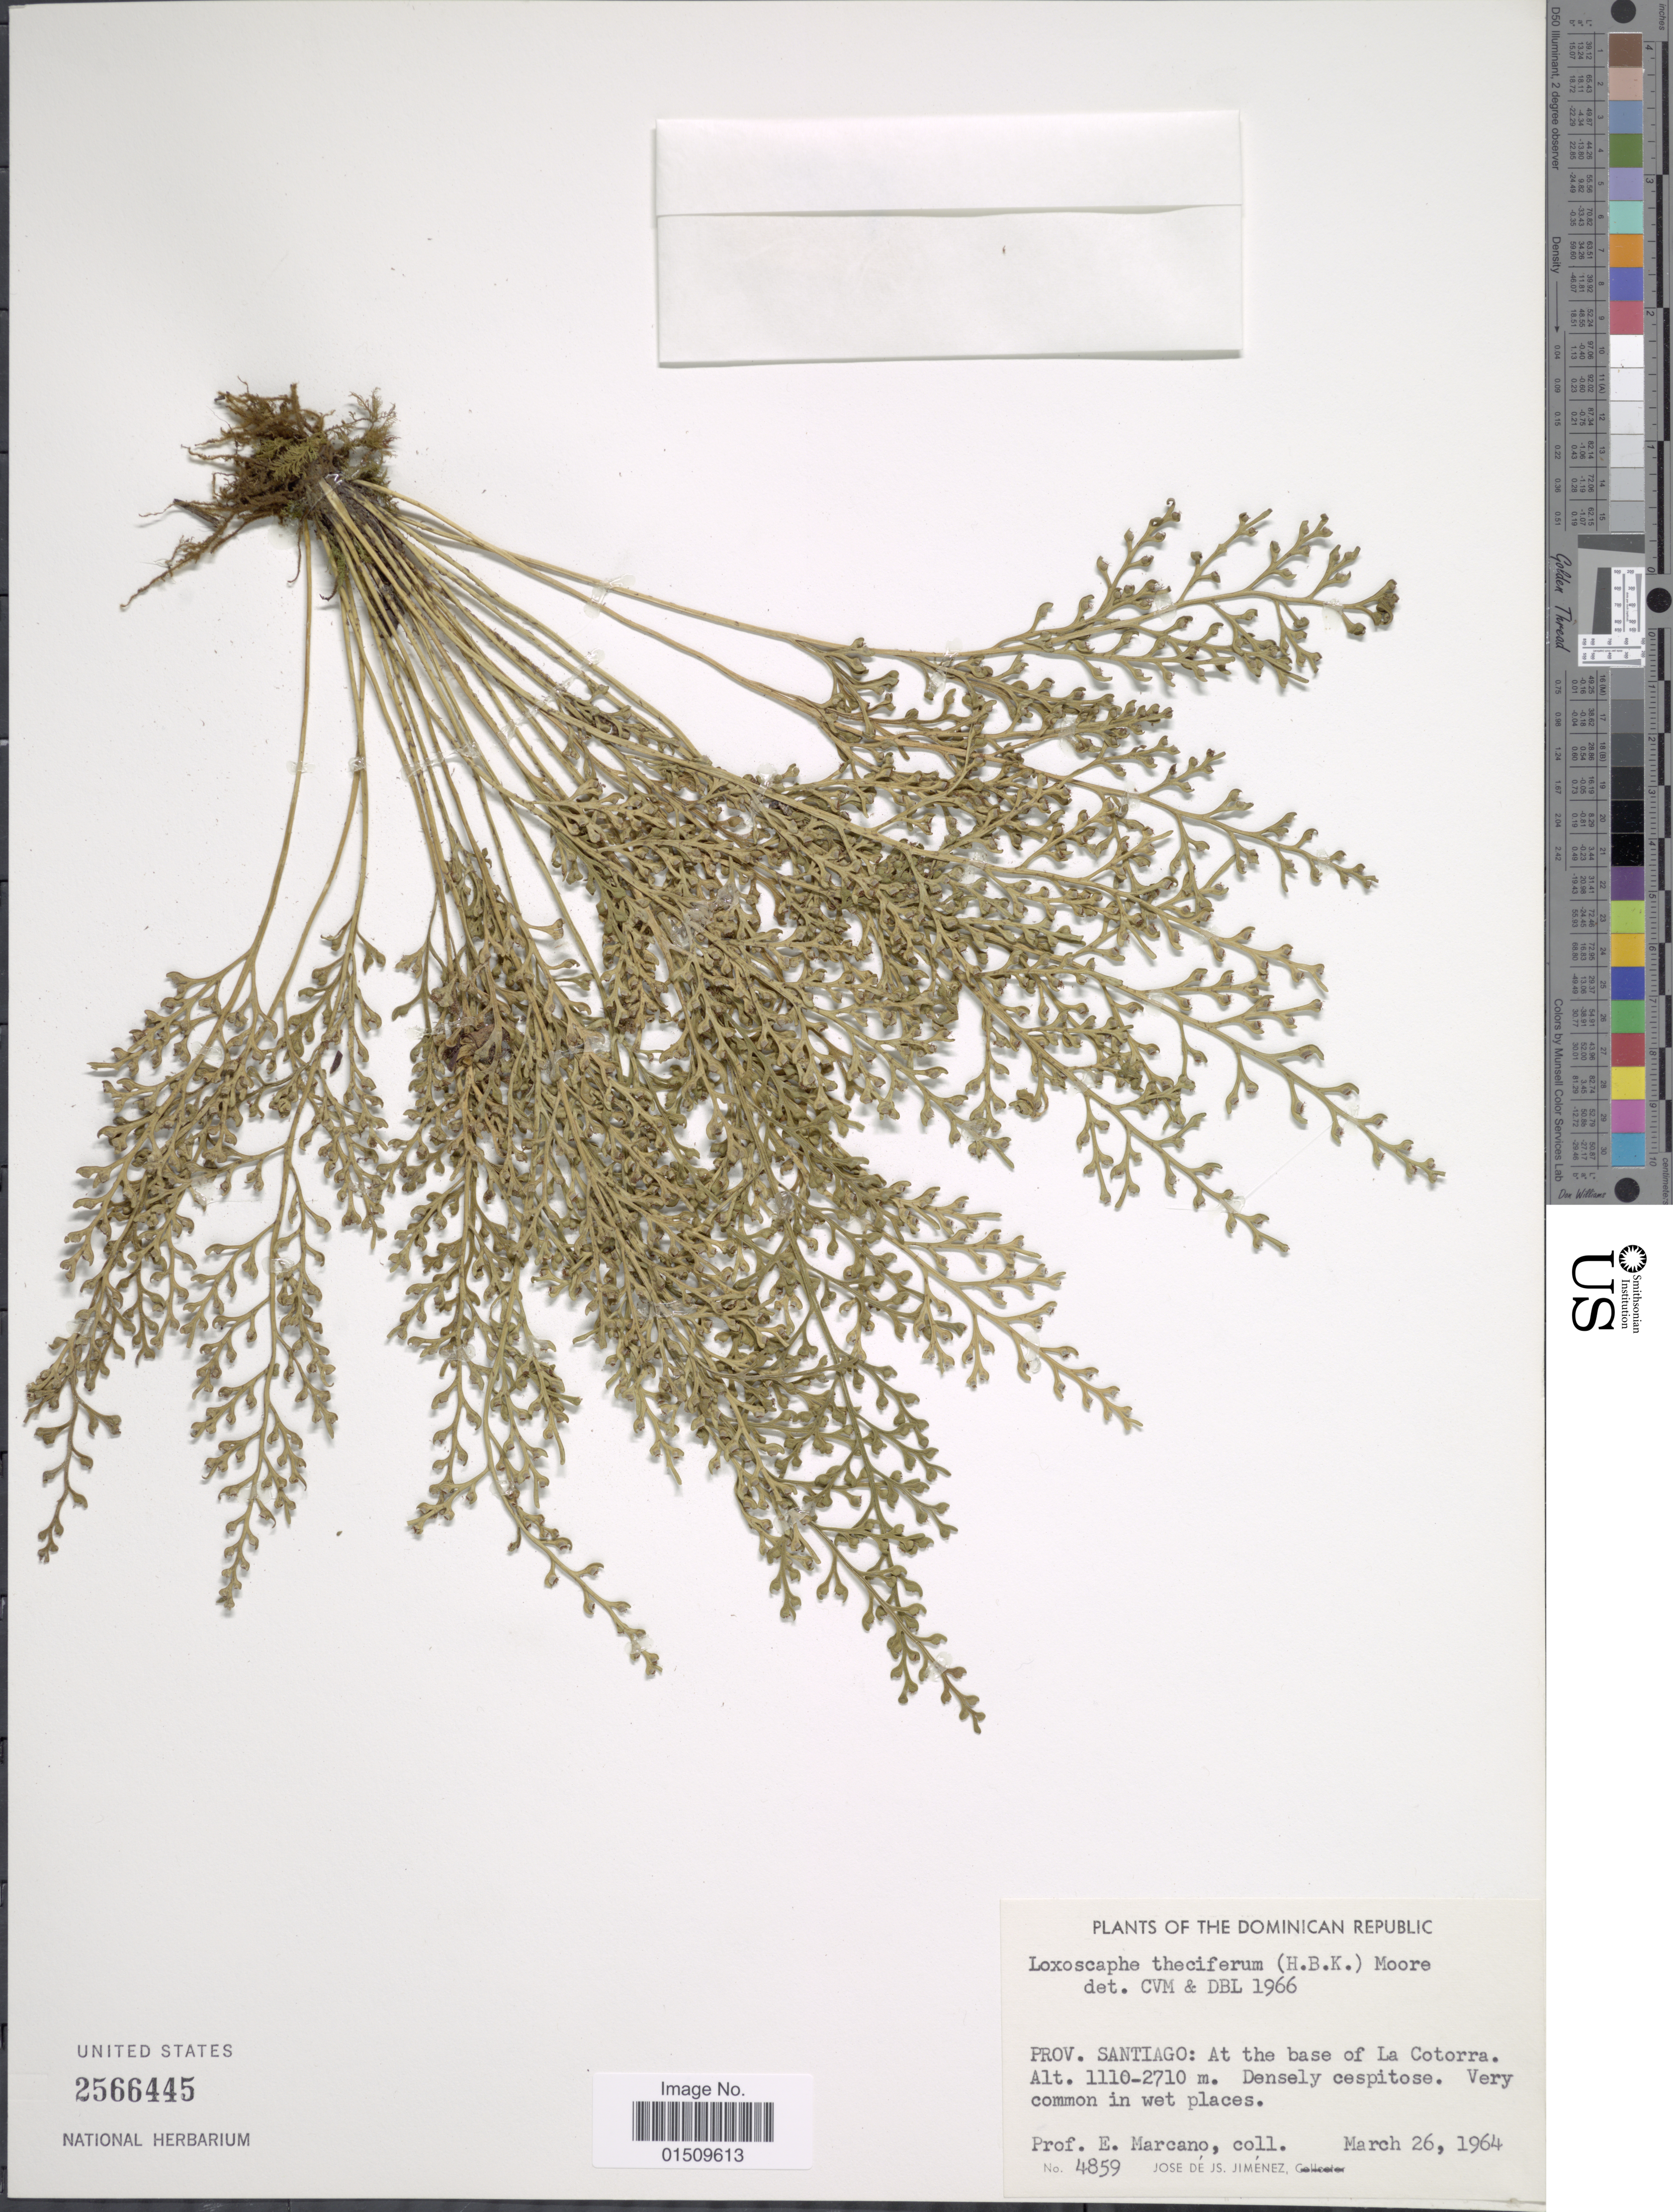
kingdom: Plantae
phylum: Tracheophyta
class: Polypodiopsida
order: Polypodiales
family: Aspleniaceae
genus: Asplenium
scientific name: Asplenium theciferum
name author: (Kunth) Mett.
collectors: E. J. Marcano F. & J. Jiménez Almonte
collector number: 4859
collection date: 1964-03-26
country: Dominican Republic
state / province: Santiago Rodríguez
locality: Dominican Republic, Prov. Santiago: at base of La Cotorra.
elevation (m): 1110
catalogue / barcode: US 2566445